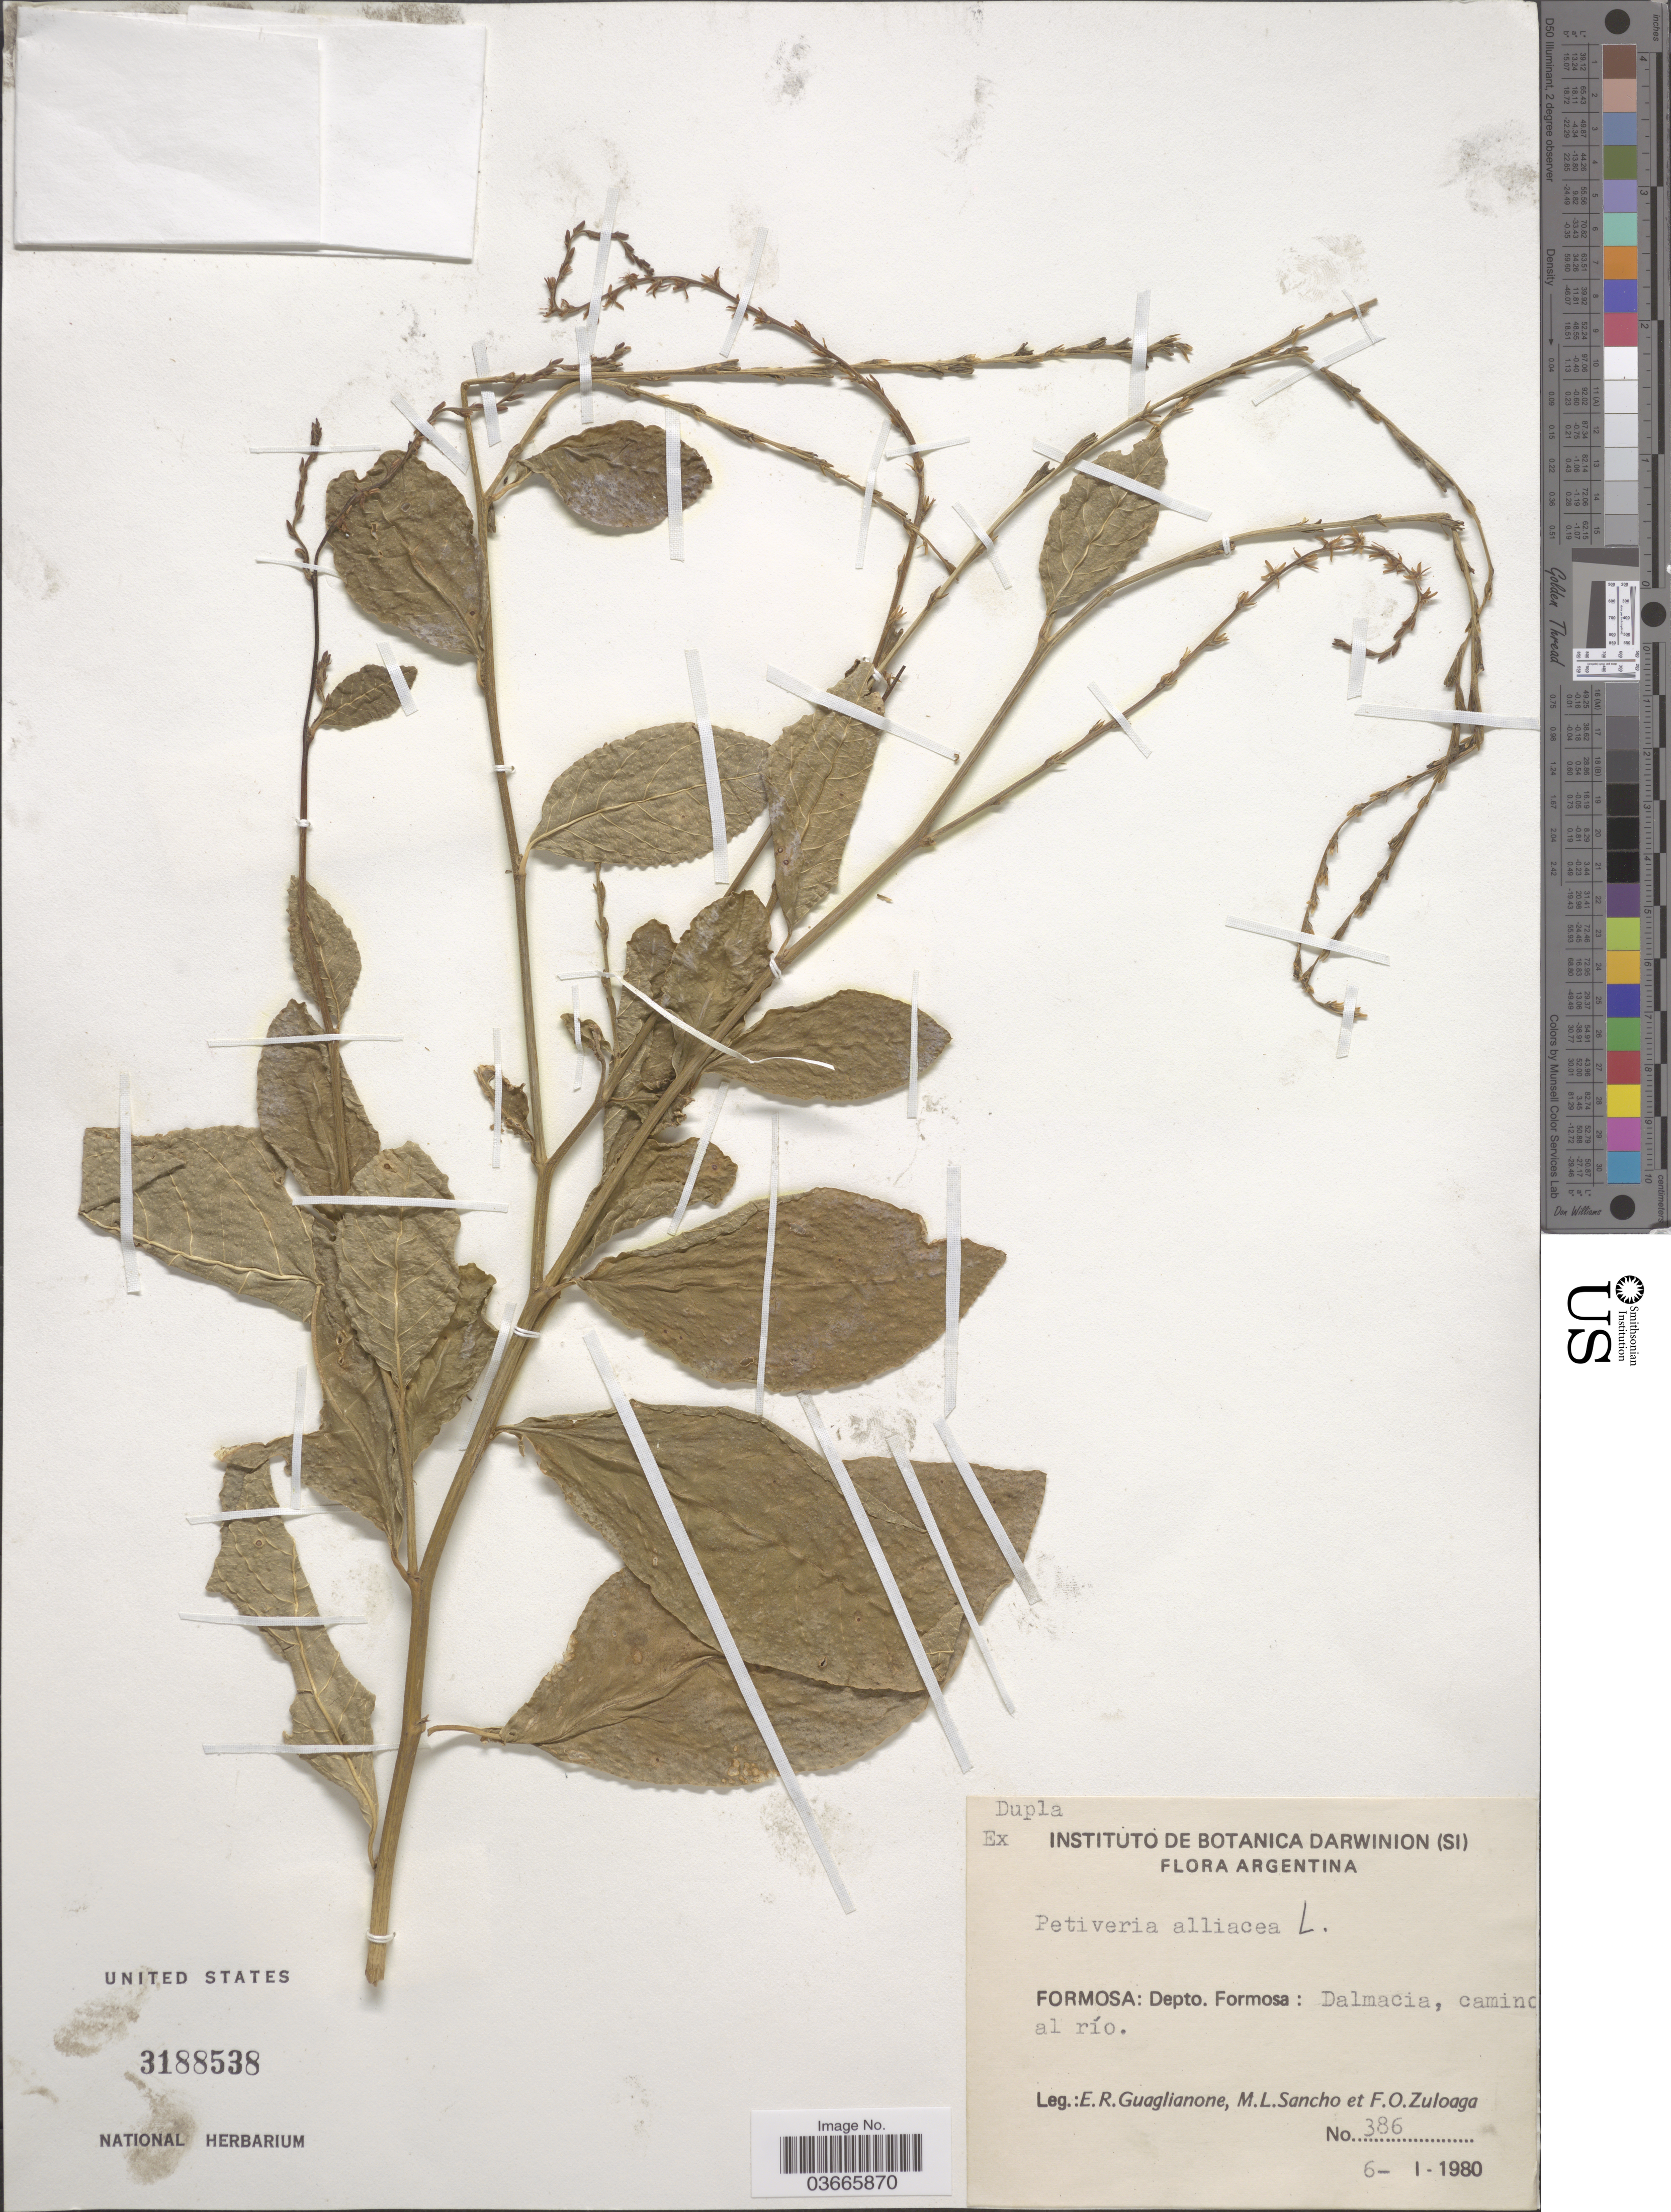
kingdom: Plantae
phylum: Tracheophyta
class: Magnoliopsida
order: Caryophyllales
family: Phytolaccaceae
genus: Petiveria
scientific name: Petiveria alliacea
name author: L.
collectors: E. R. Guaglianone, M. L. Sancho & F. O. Zuloaga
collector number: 386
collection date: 1980-01-06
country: Argentina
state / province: Formosa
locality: Formosa: Depto. Formosa: Dalmacia, camino al río.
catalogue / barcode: US 3188538